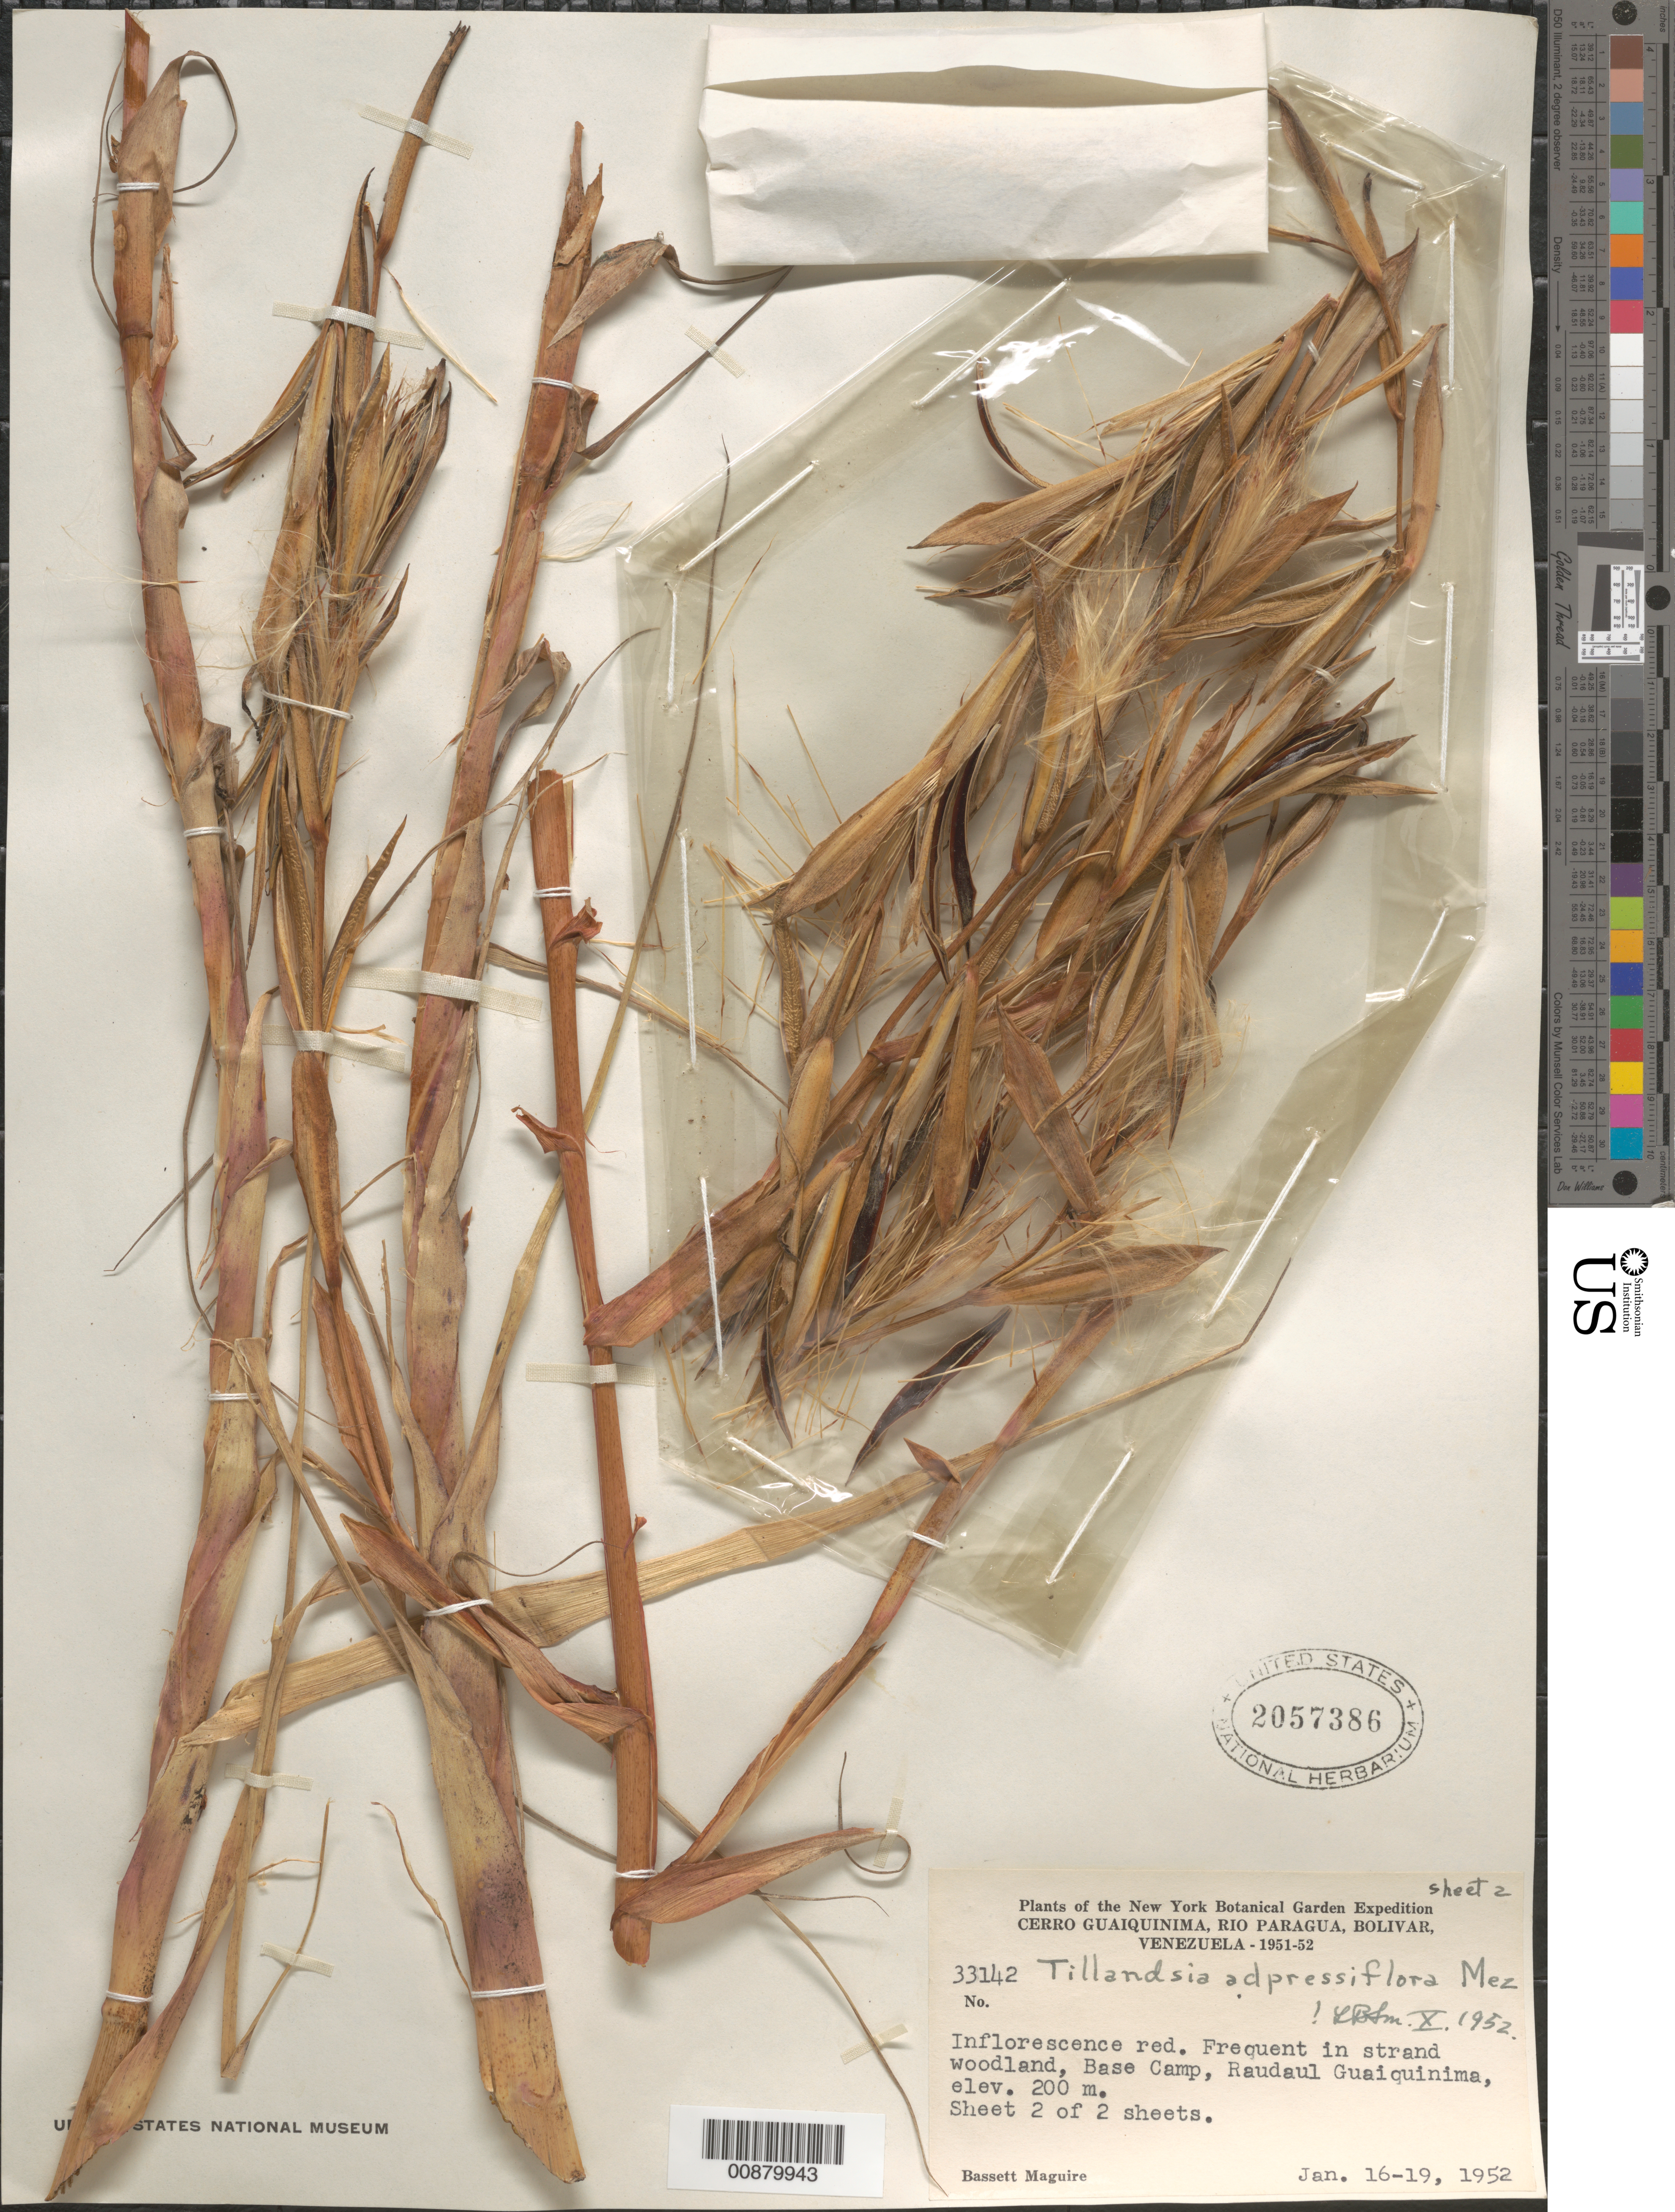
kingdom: Plantae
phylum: Tracheophyta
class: Liliopsida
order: Poales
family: Bromeliaceae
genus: Tillandsia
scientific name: Tillandsia adpressiflora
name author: Mez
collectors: B. Maguire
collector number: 33142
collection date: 1952-01-16/1952-01-19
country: Venezuela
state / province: Bolivar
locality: New York Botanical Garden Expedition Cerro Guaiquinima, Rio Paragua. Frequent in strand woodland, Base Camp, Raudaul Guaiquinima.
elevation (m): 200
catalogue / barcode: US 2057386